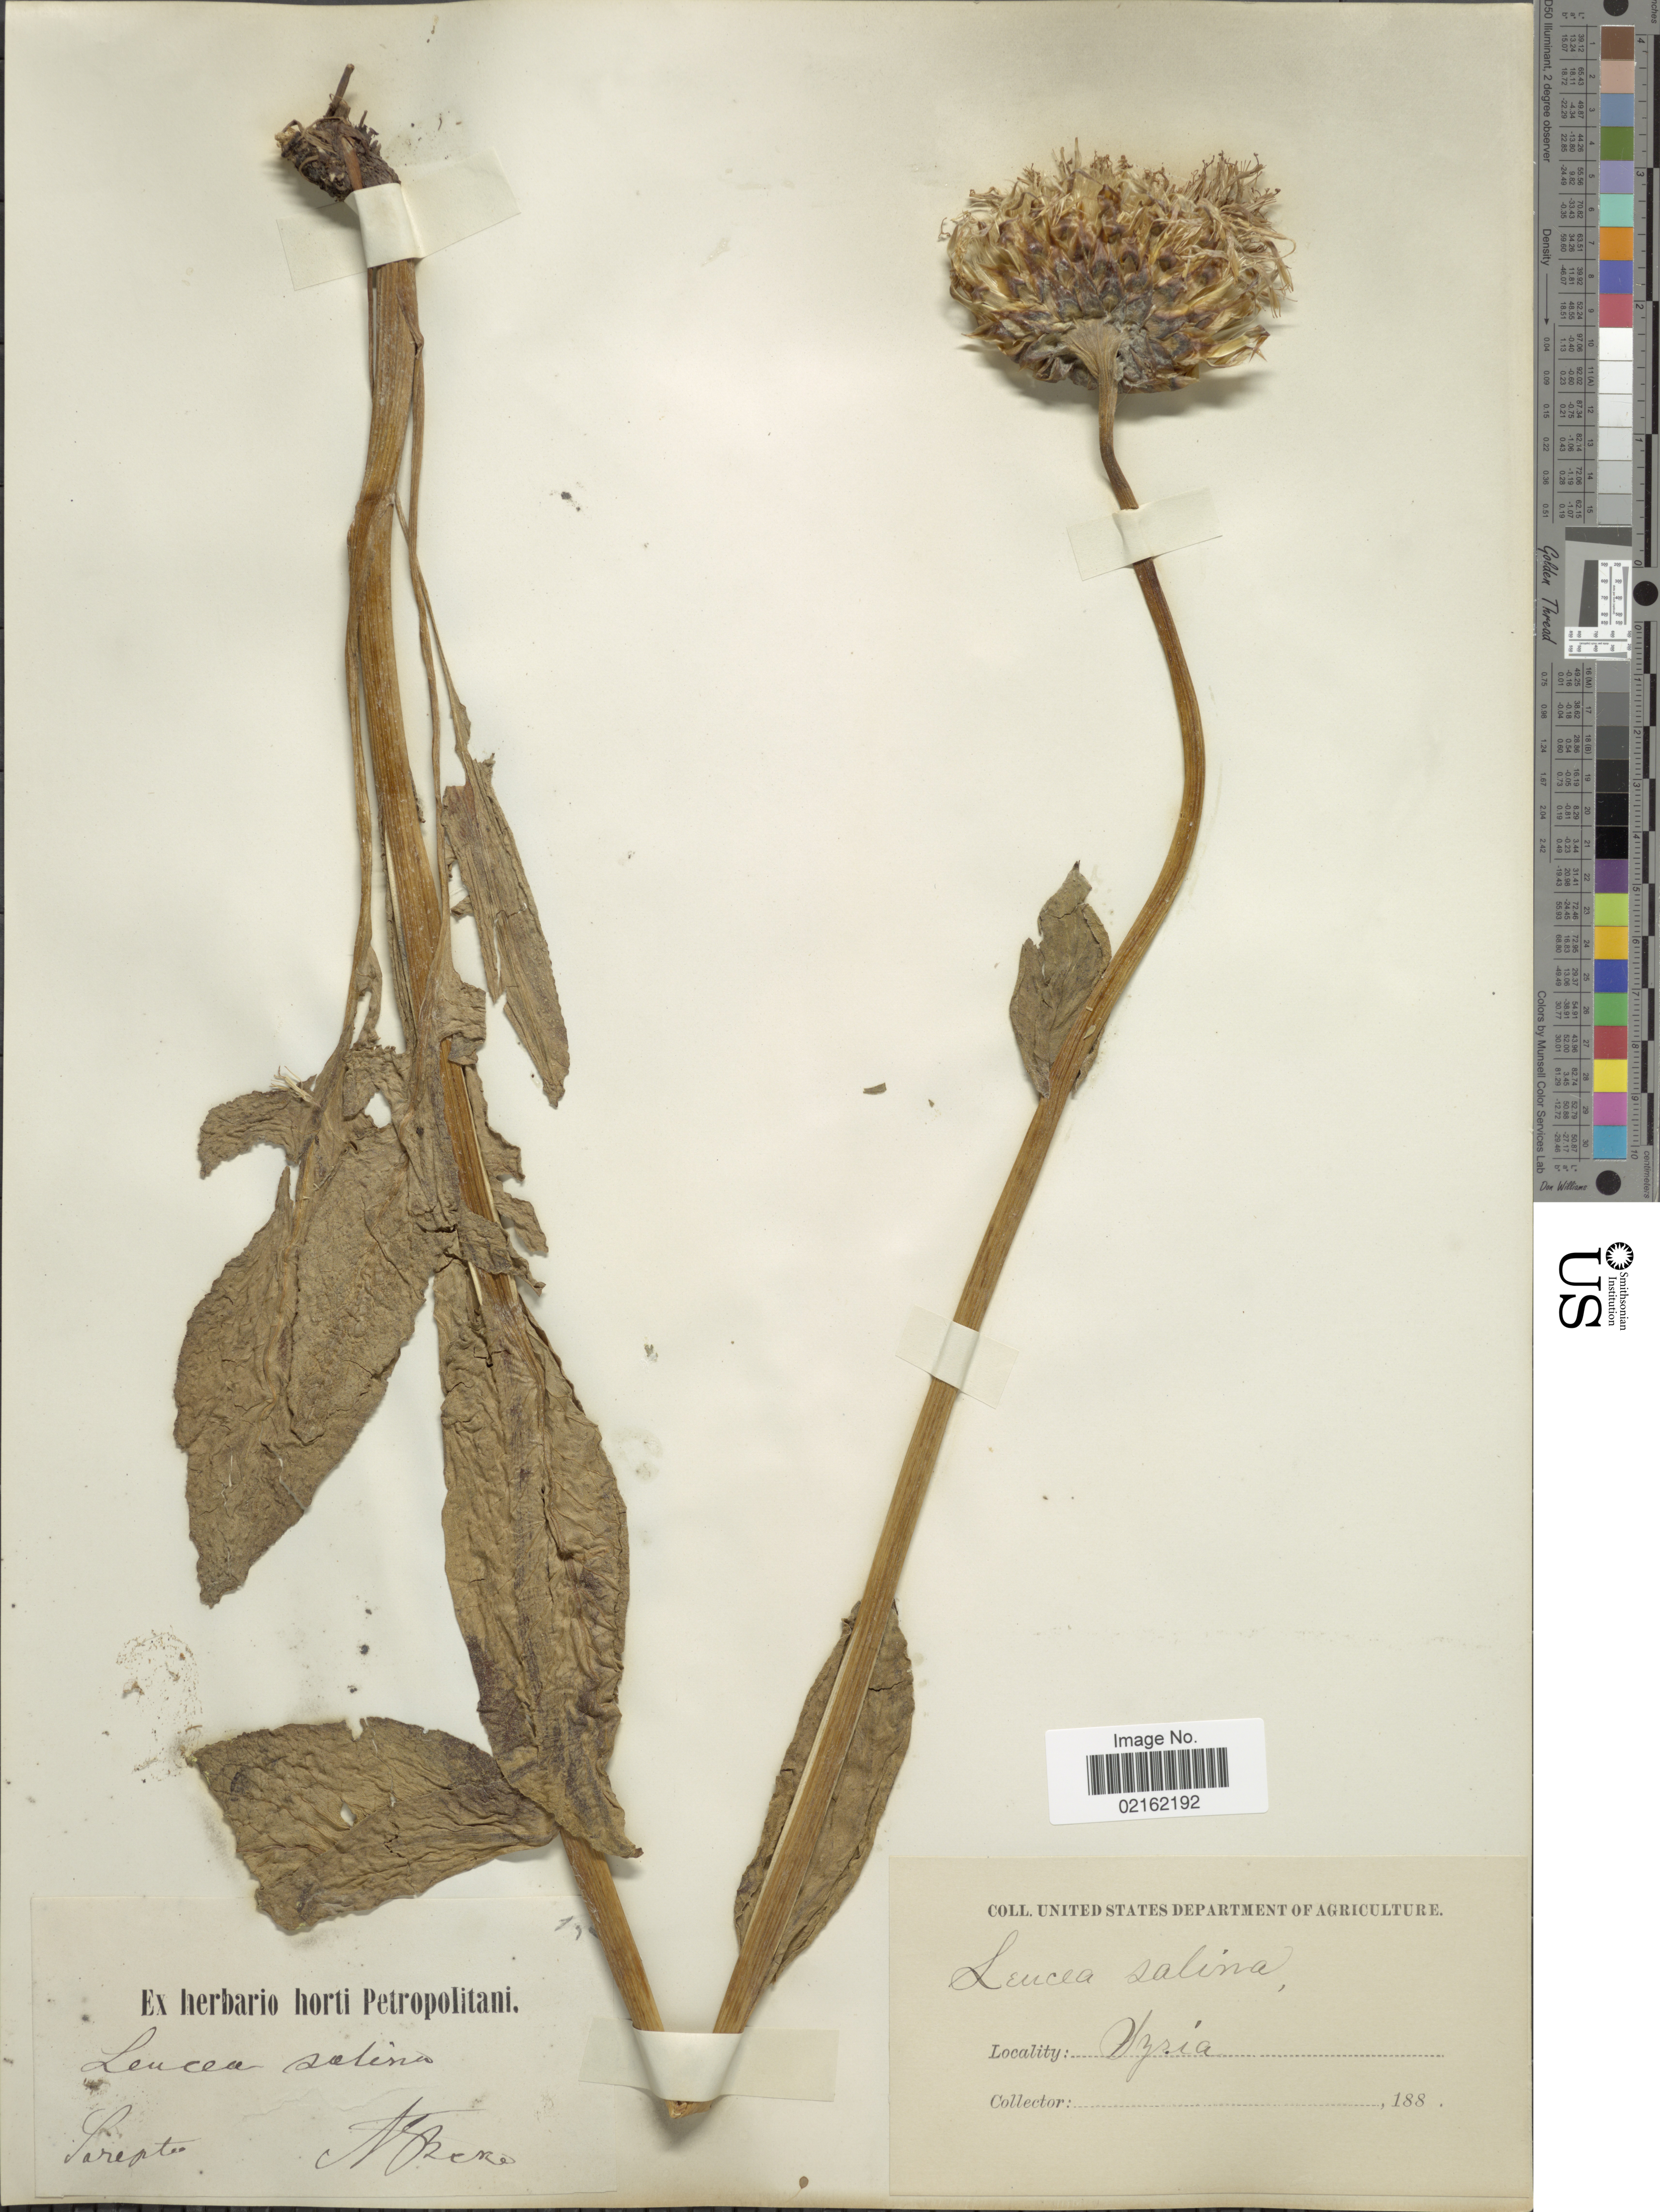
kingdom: Plantae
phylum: Tracheophyta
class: Magnoliopsida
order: Asterales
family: Asteraceae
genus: Centaurea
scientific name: Centaurea salina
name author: Spreng.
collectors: A. Becker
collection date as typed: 188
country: Russian Federation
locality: Sarepta, "Syria"